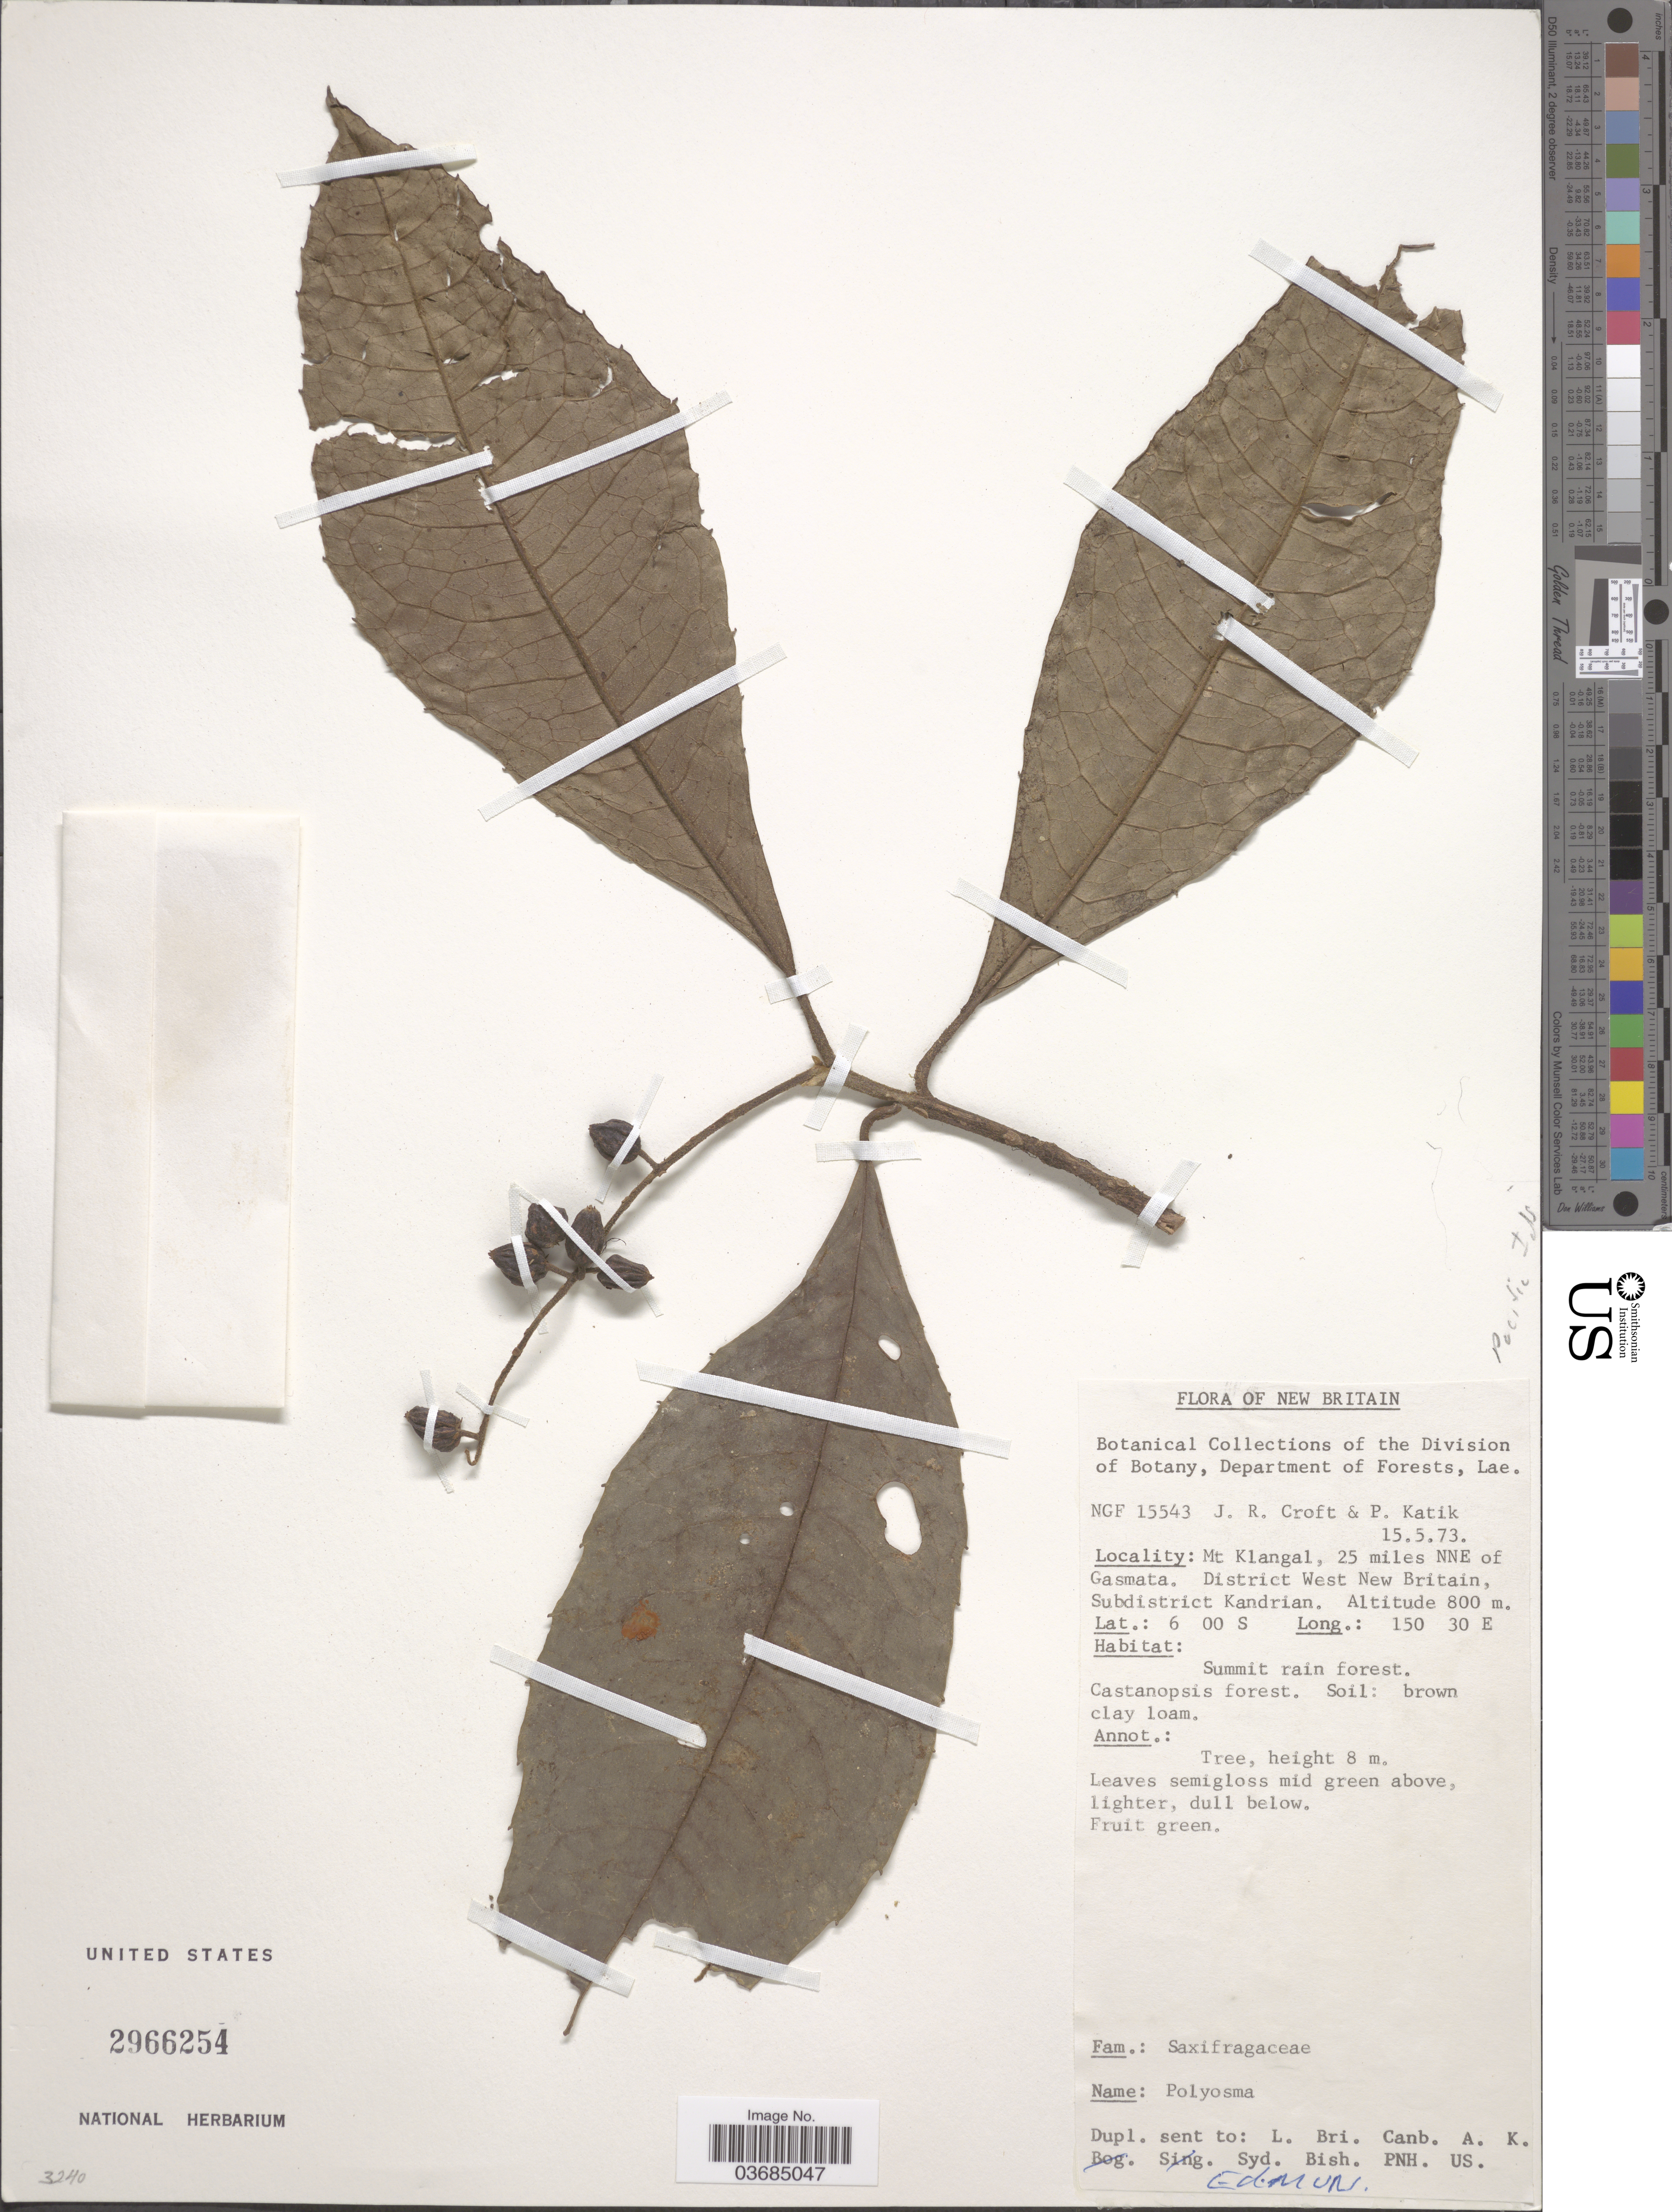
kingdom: Plantae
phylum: Tracheophyta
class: Magnoliopsida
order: Escalloniales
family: Escalloniaceae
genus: Polyosma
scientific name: Polyosma sp.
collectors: J. R. Croft & P. Katik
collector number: NGF15543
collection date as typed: Transcribed d/m/y: 15/5/73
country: Papua New Guinea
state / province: West New Britain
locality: New Britain. Mt Klangal, 25 miles NNE of Gasmata. District West New Britain, Subdistrict Kandrian.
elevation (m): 800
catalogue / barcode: US 2966254